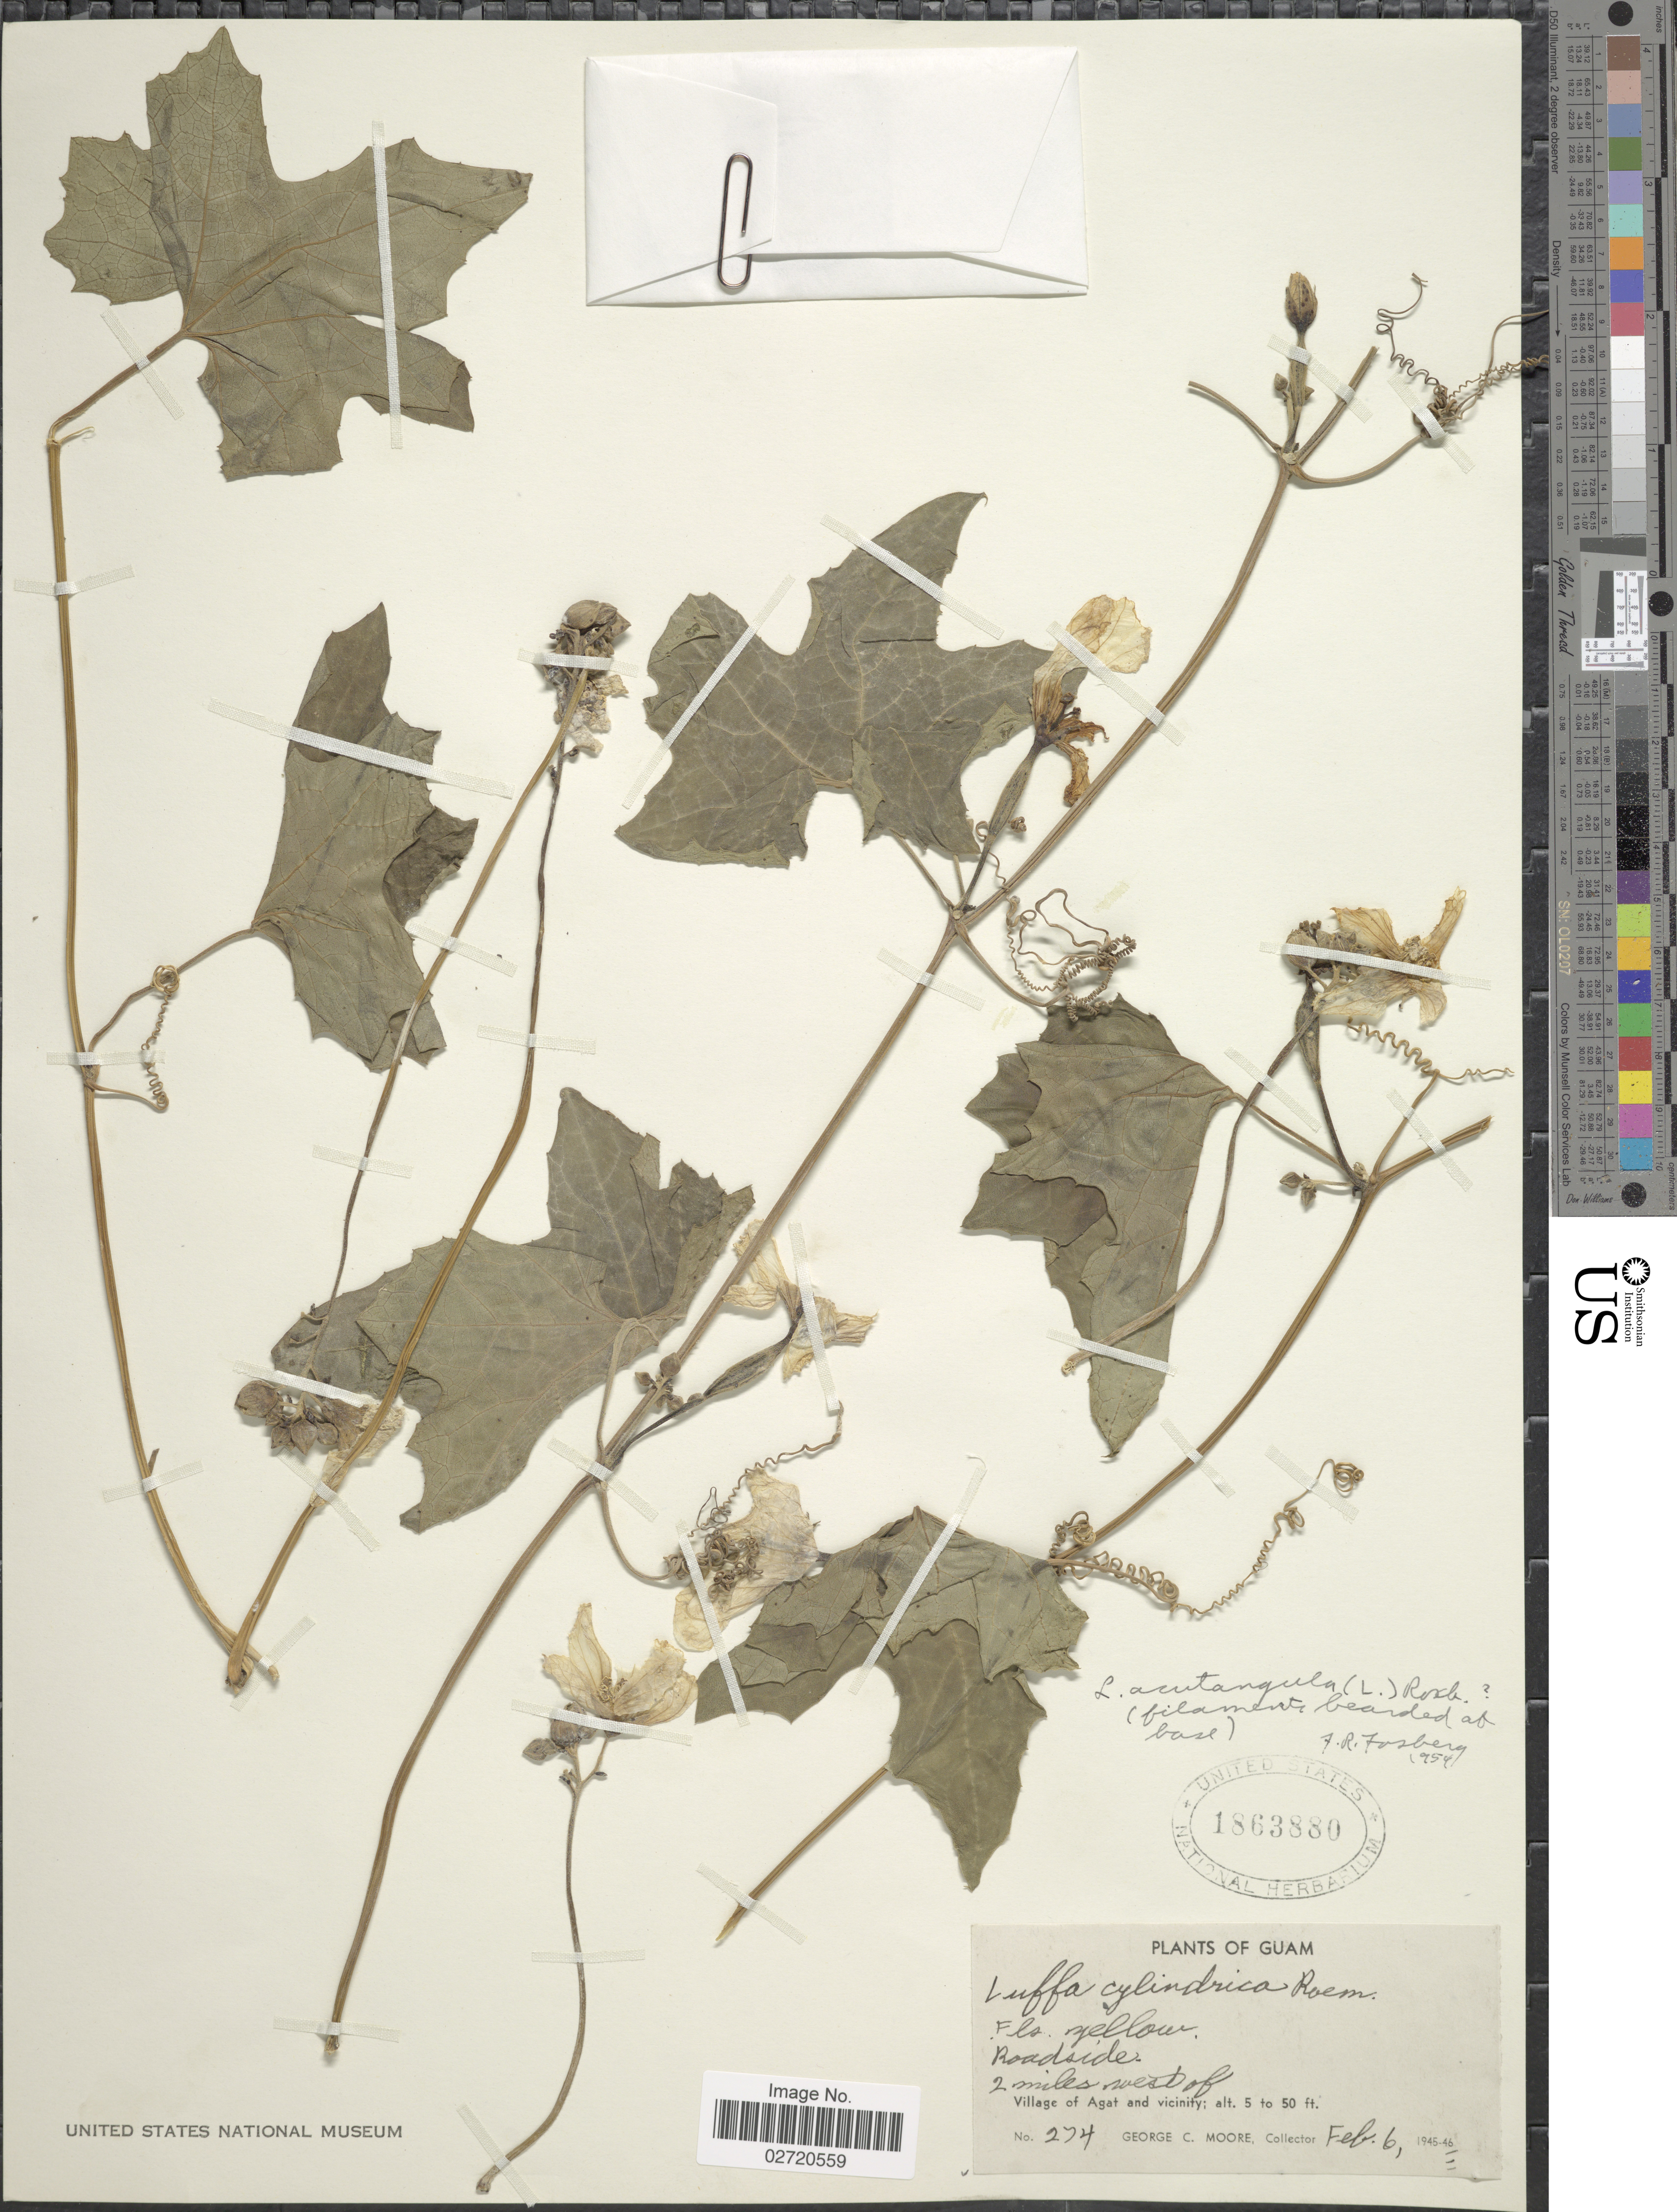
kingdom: Plantae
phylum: Tracheophyta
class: Magnoliopsida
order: Cucurbitales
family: Cucurbitaceae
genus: Luffa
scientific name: Luffa acutangula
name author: (L.) Roxb.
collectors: G. C. Moore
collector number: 274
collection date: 1946-02-06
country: Guam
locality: Roadside, 2 miles west of Village of Agat and vicinity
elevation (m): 2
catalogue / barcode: US 1863880